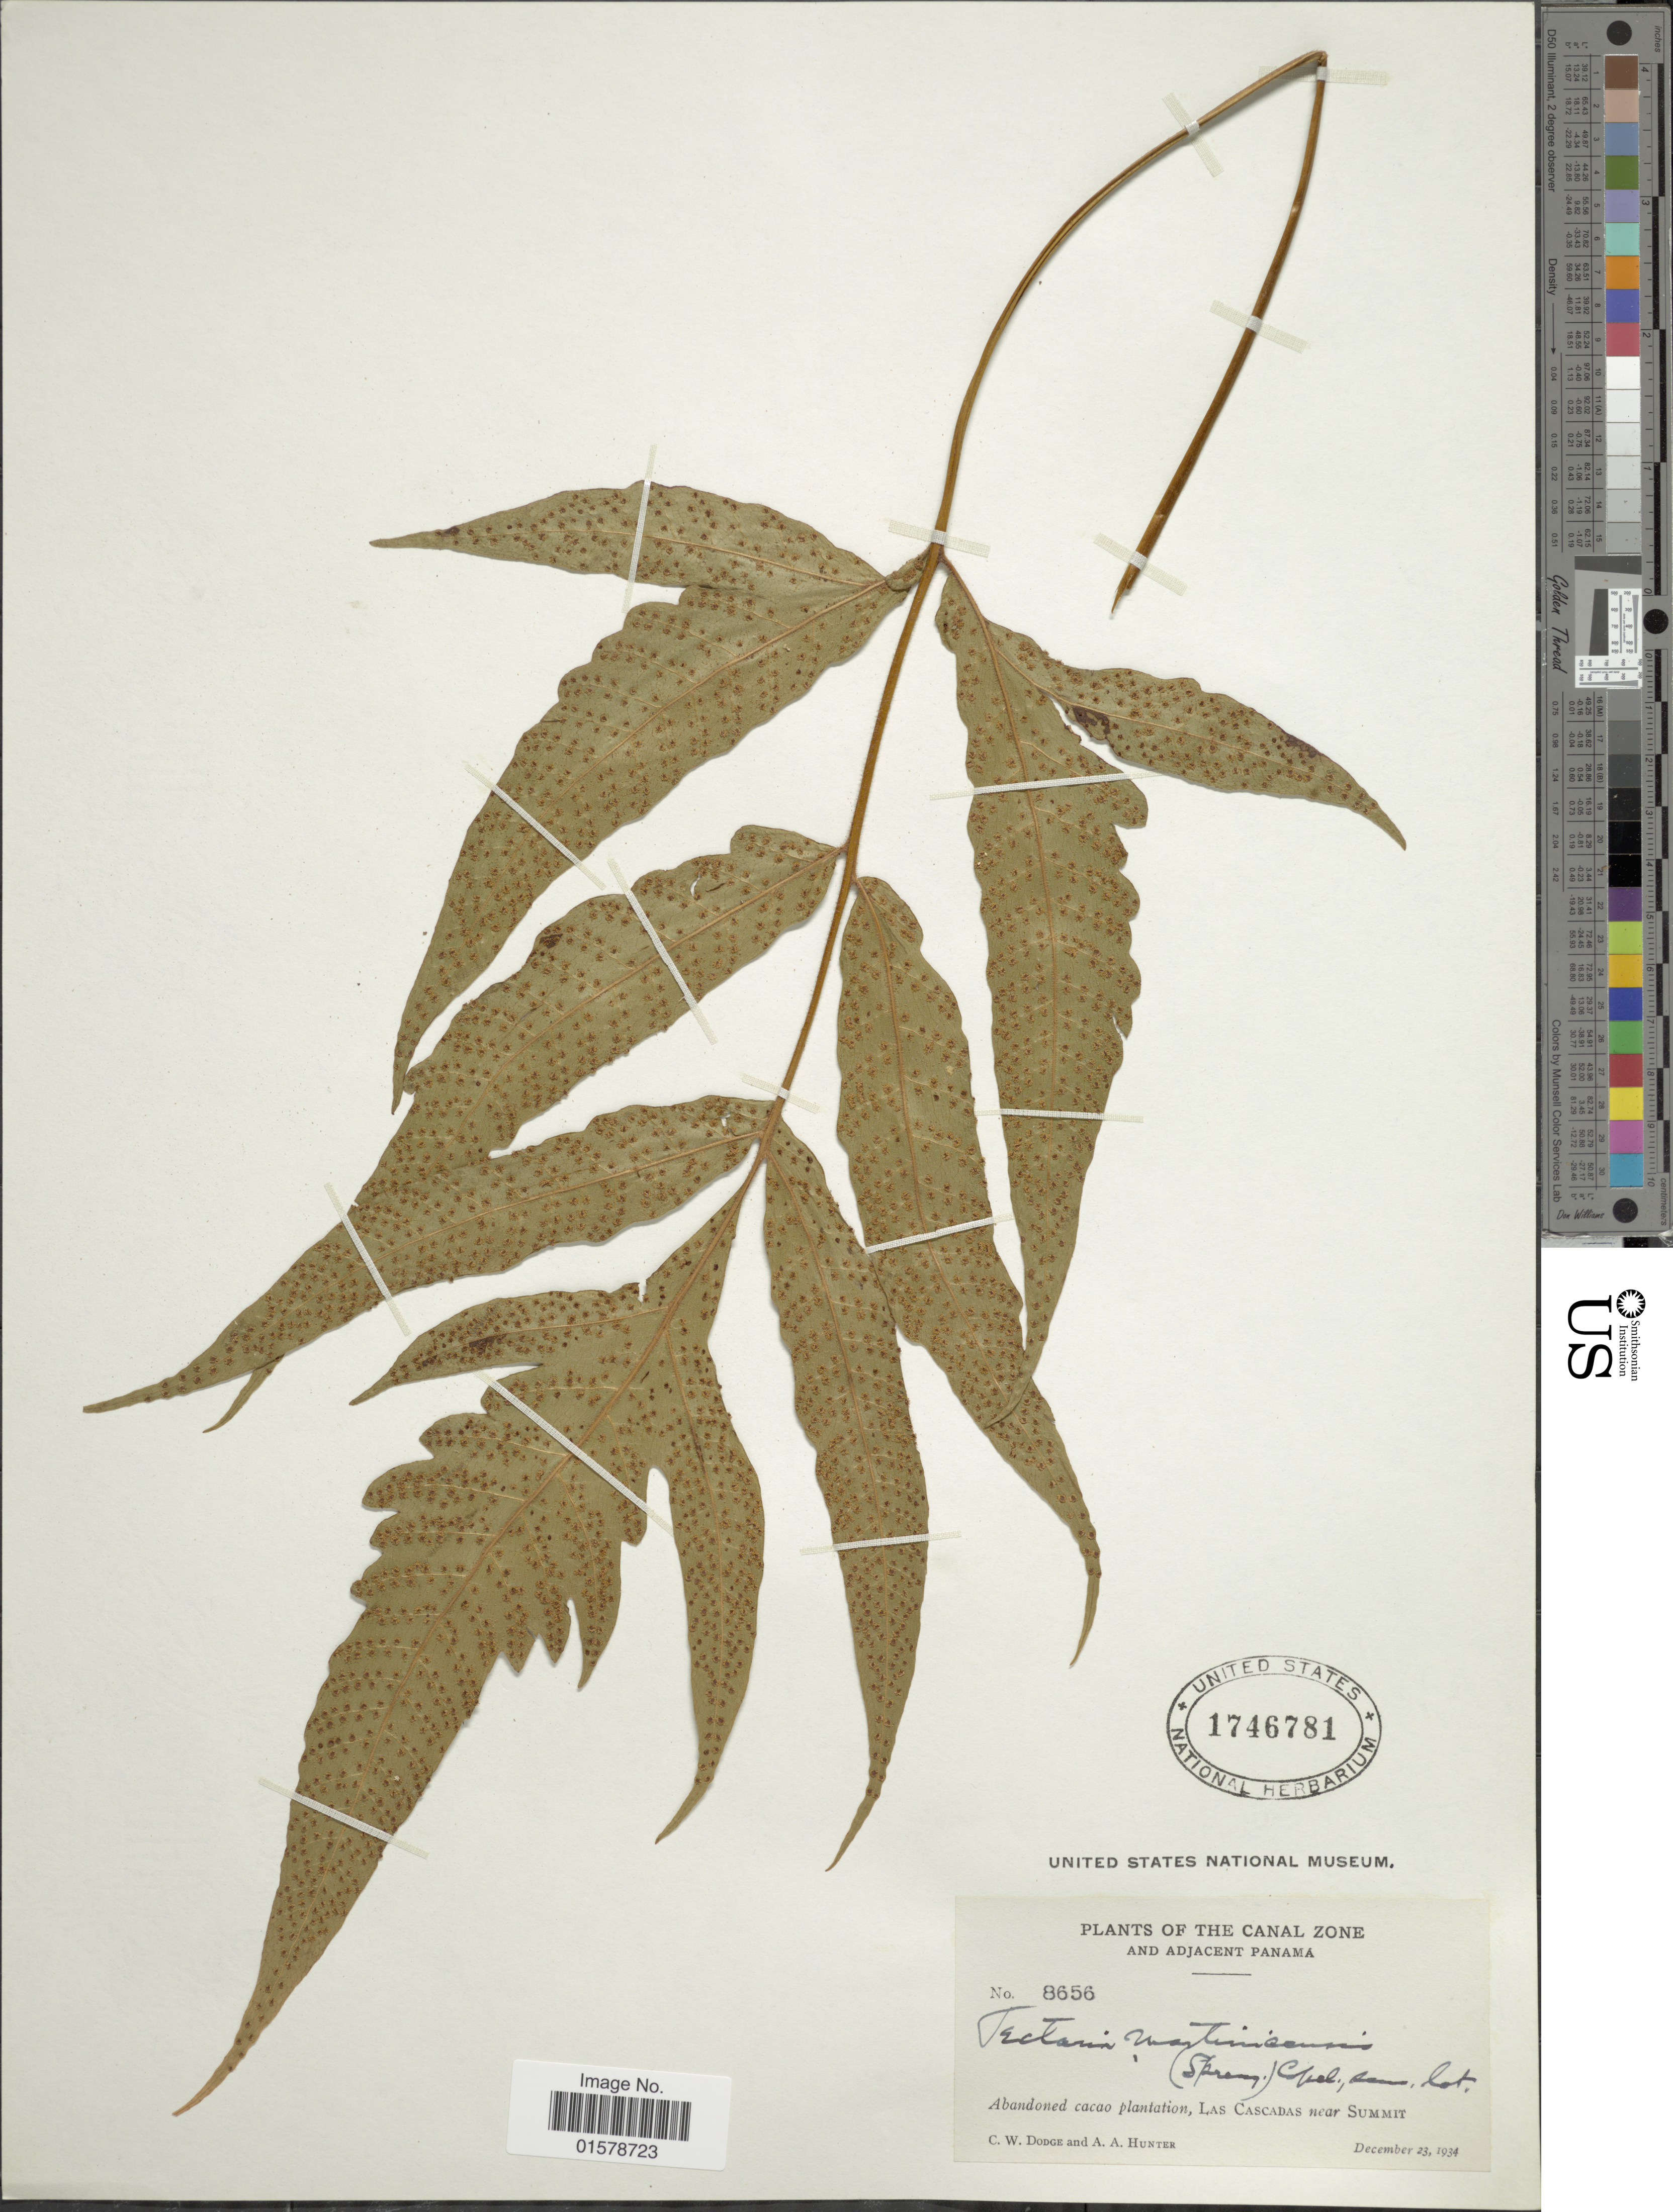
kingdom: Plantae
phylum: Tracheophyta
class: Polypodiopsida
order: Polypodiales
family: Tectariaceae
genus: Tectaria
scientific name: Tectaria pilosa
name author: (Fée) Maxon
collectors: C. Dodge & A. Hunter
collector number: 8656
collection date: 1934-12-23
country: Panama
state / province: Colón / Panamá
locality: Canal Zone and adjacent Panama, abandones cacao plantation, Las Cascadas near Summit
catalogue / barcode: US 1746781